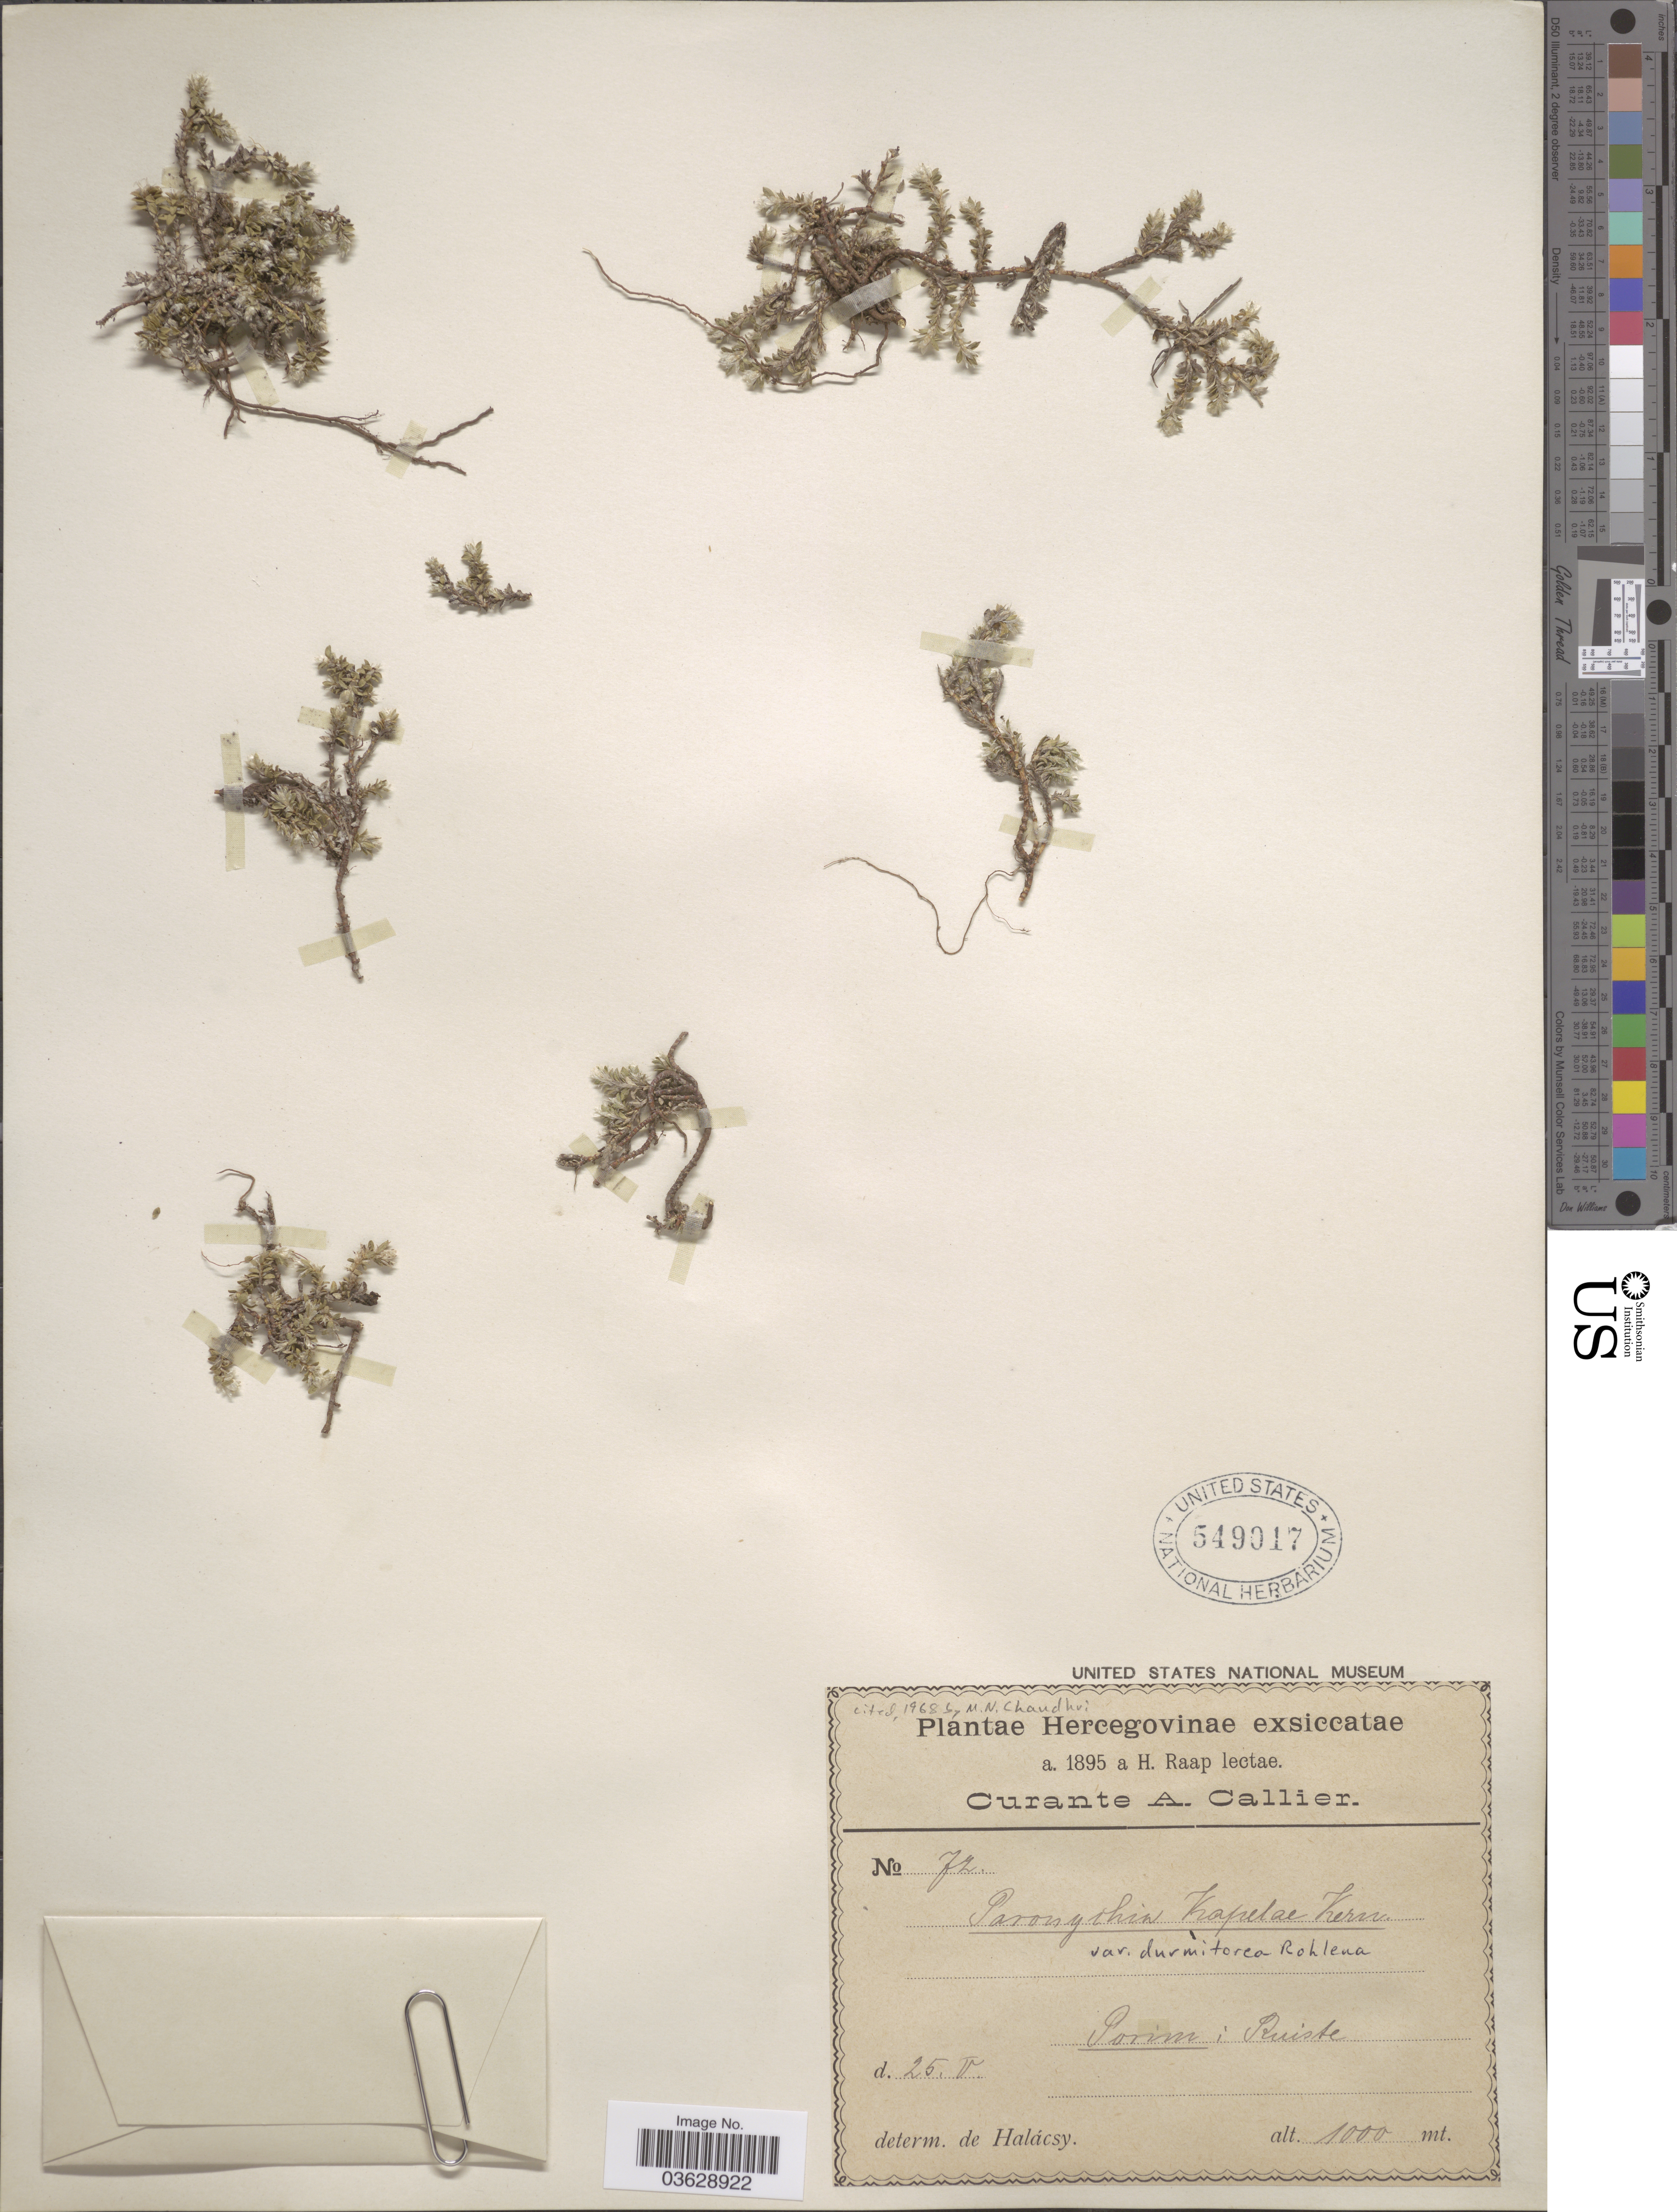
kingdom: Plantae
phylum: Tracheophyta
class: Magnoliopsida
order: Caryophyllales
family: Caryophyllaceae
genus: Paronychia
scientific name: Paronychia kapela subsp. kapela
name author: (Hacq.) A. Kern.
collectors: H. Raap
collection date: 1895-05-25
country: Bosnia and Herzegovina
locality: Hercegovinae. Porim i Ruiste.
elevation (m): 1000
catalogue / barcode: US 549017